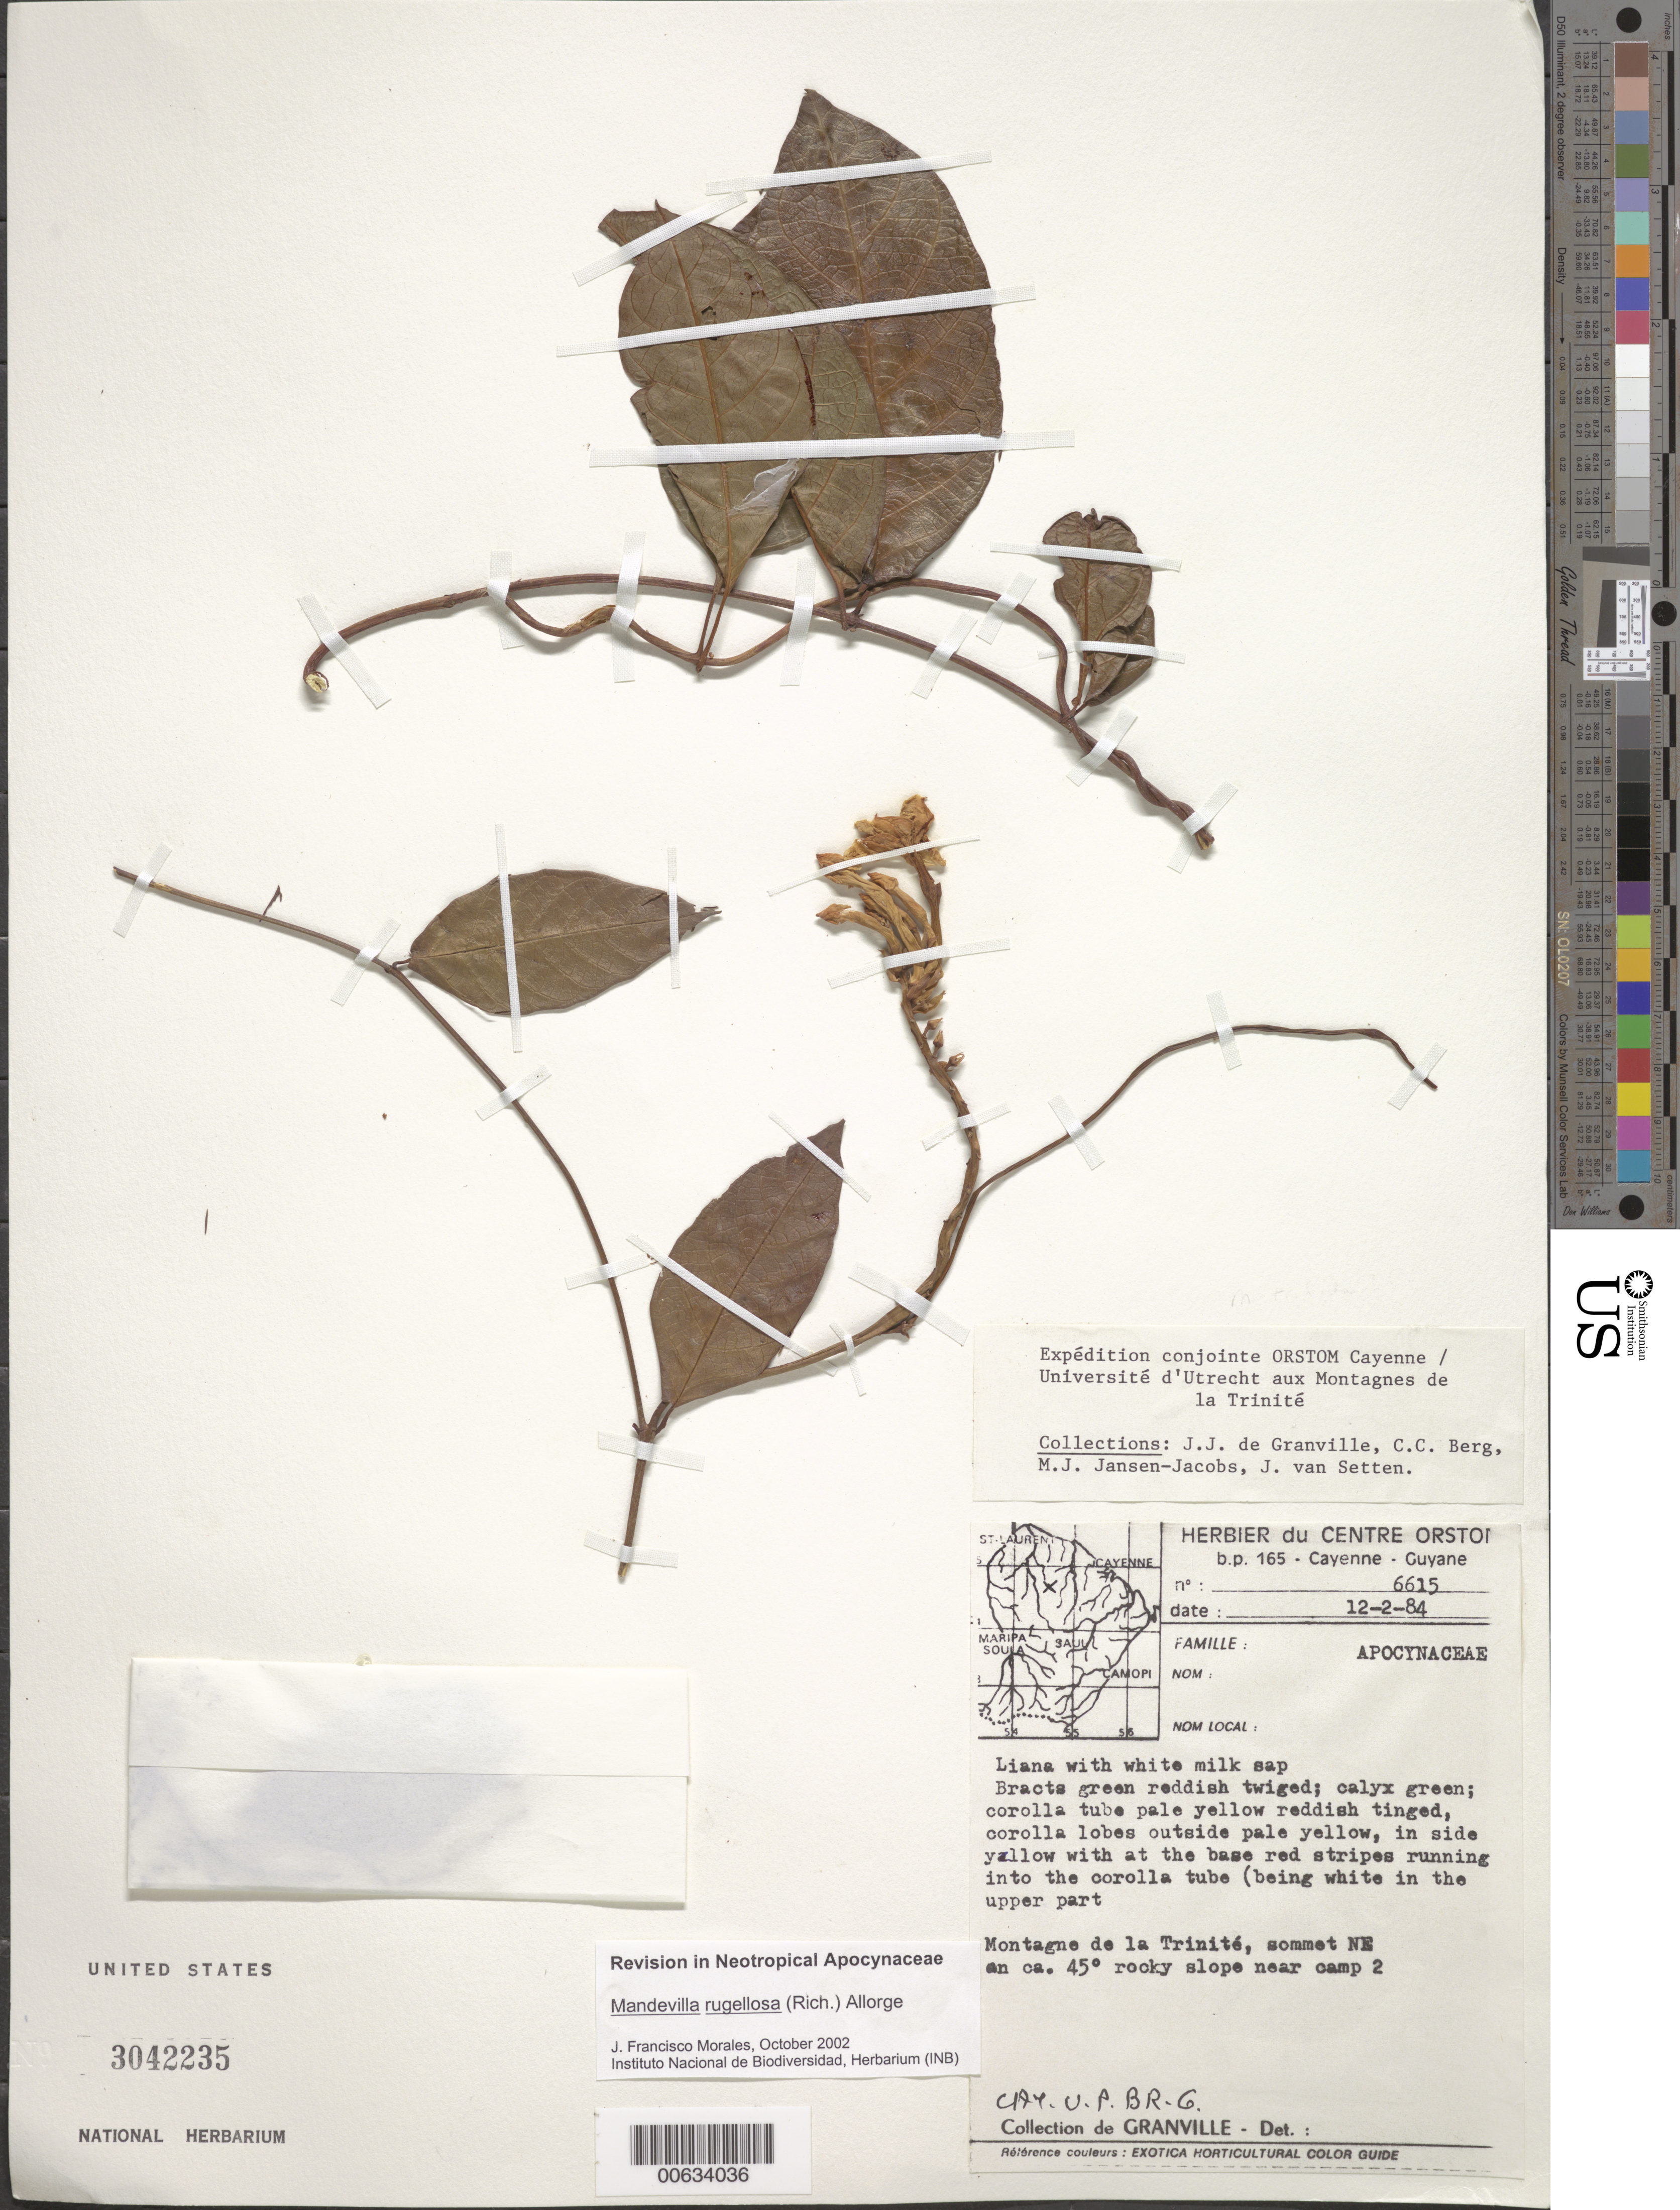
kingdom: Plantae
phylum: Tracheophyta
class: Magnoliopsida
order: Gentianales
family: Apocynaceae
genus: Mandevilla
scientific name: Mandevilla rugellosa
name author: (Rich.) L. Allorge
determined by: Morales, J. F.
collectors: J.-J. de Granville, C. C. Berg, M. J. Jansen-Jacobs & J. van Setten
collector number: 6615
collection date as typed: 12-Feb-84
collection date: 1984-02-12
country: French Guiana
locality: Montagnes de la Trinité, sommet NE, near camp 2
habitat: Rocky slope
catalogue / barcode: US 3042235